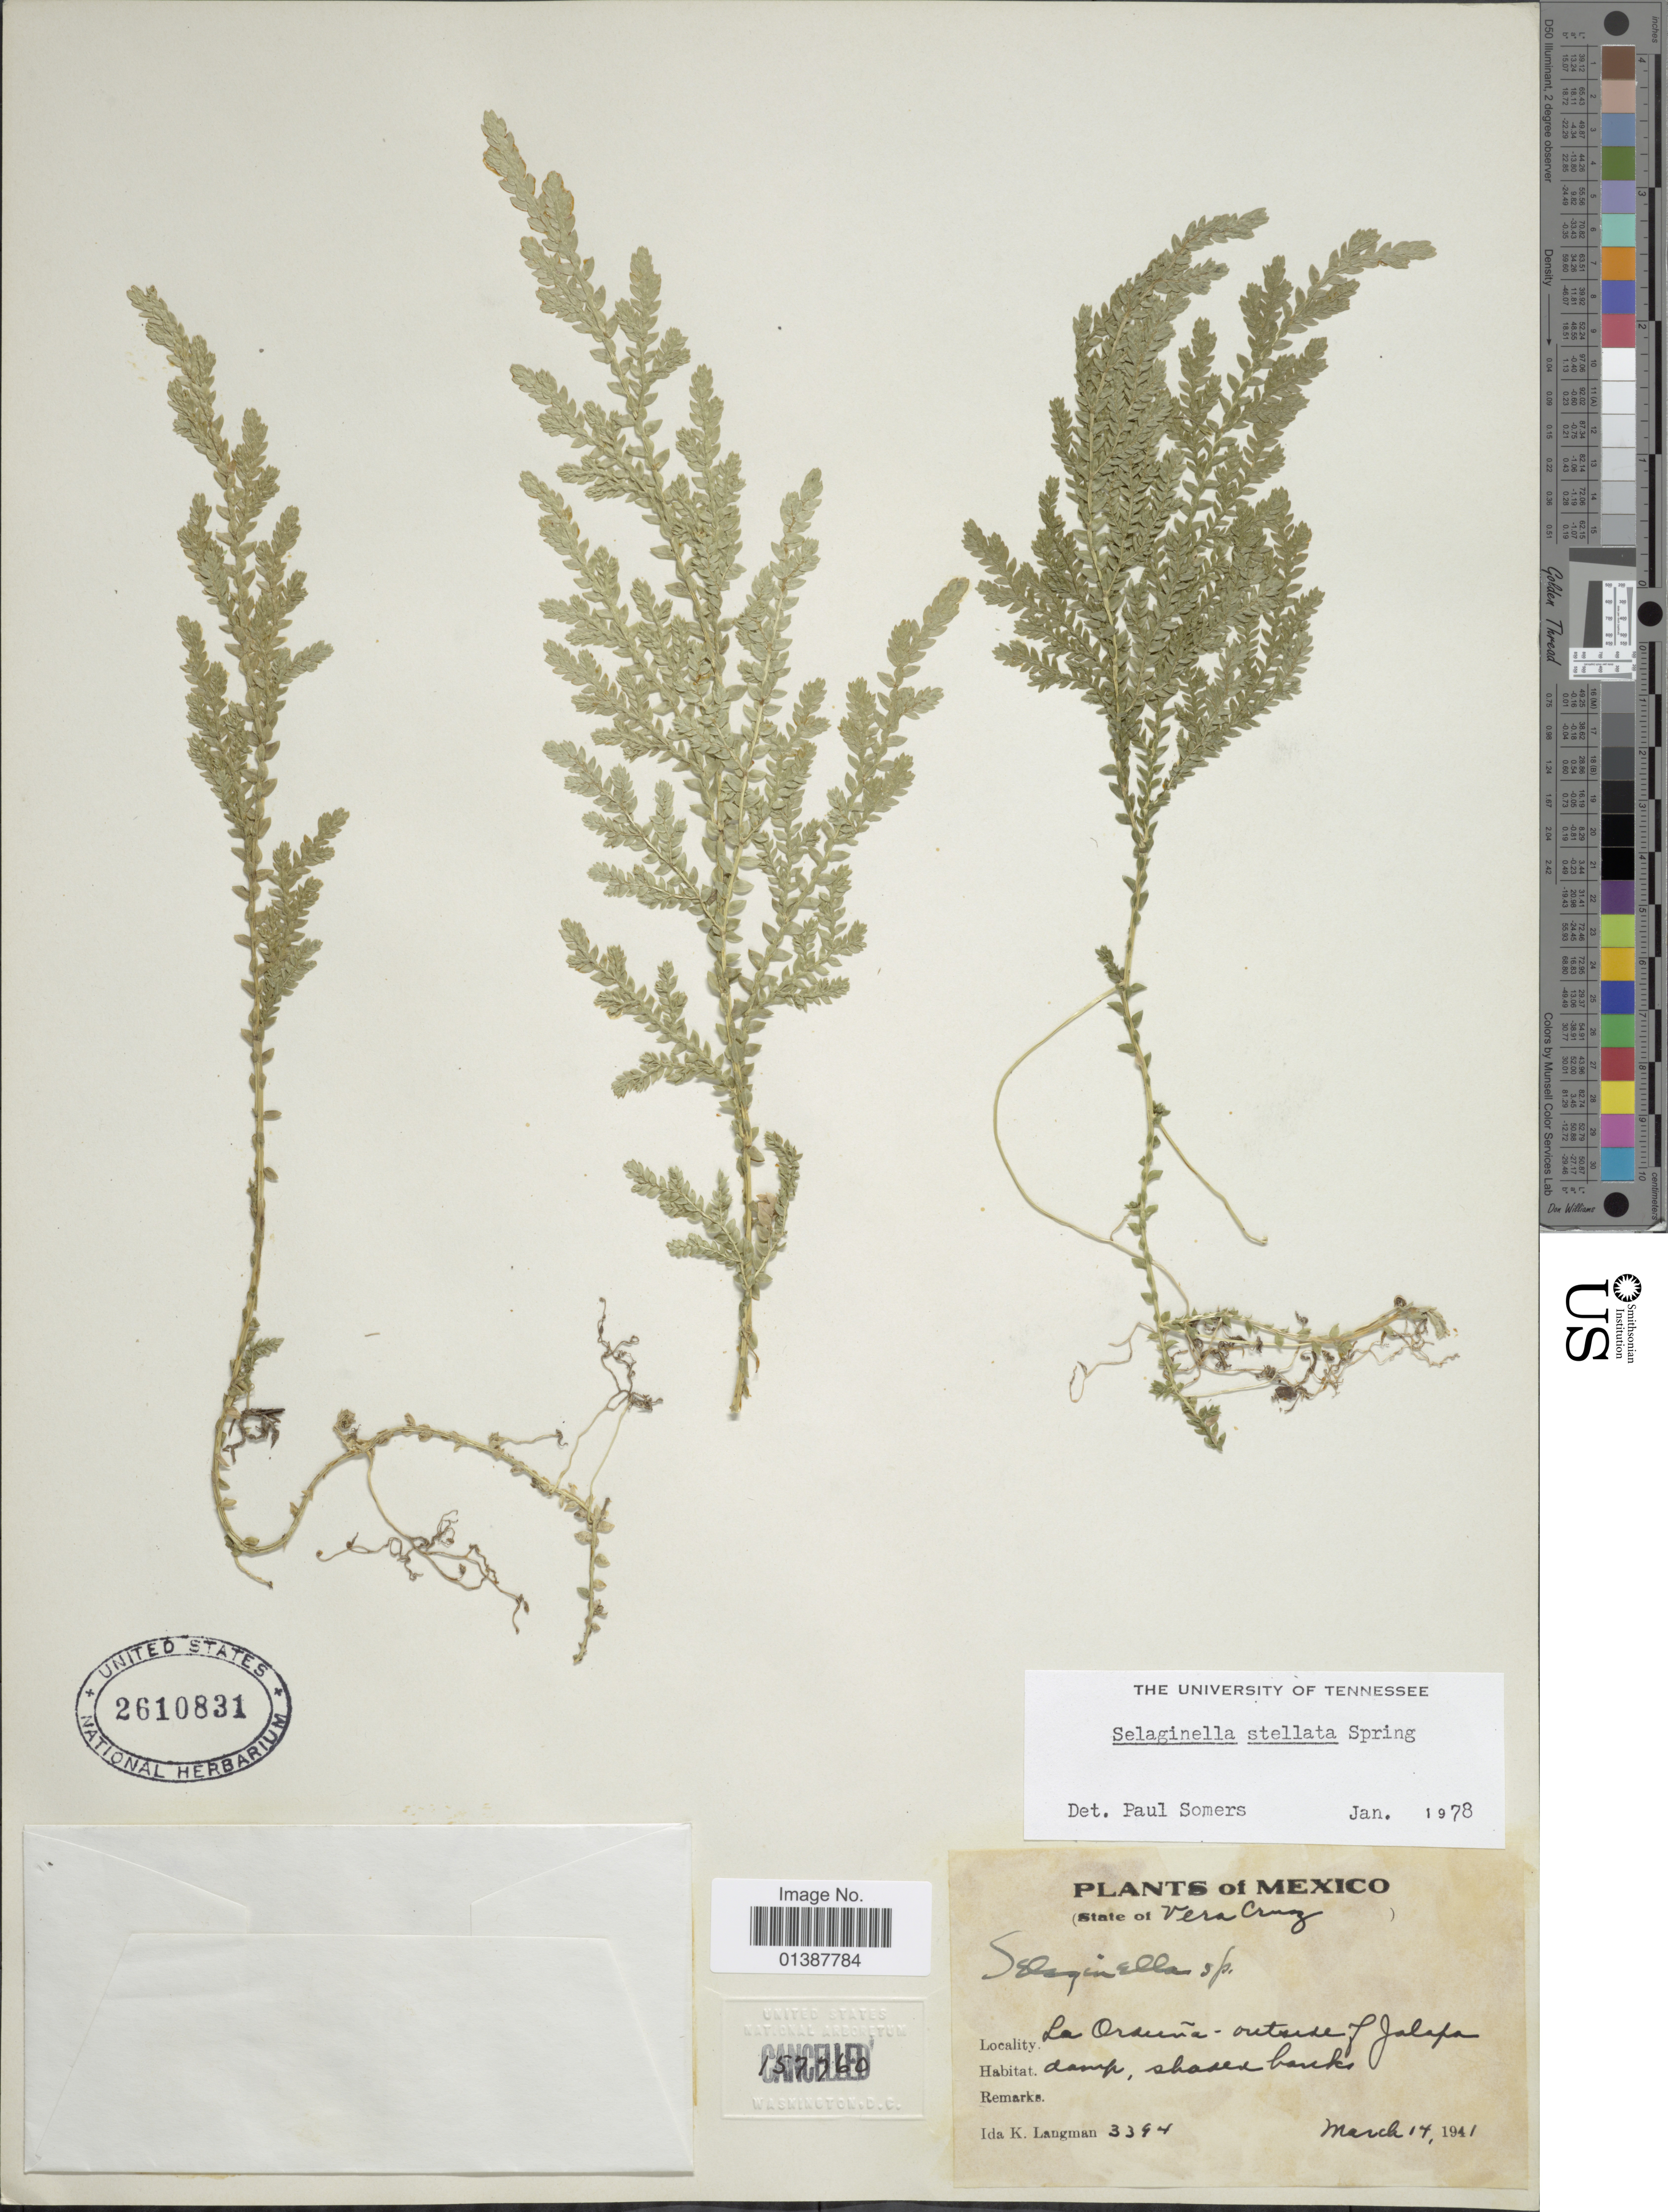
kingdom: Plantae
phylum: Tracheophyta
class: Lycopodiopsida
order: Selaginellales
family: Selaginellaceae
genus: Selaginella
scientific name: Selaginella galeottii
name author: Spring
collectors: I. K. Langman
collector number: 3394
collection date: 1941-03-14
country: Mexico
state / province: Veracruz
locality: La Orduña - outside of Jalapa, Vera Cruz.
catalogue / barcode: US 2610831